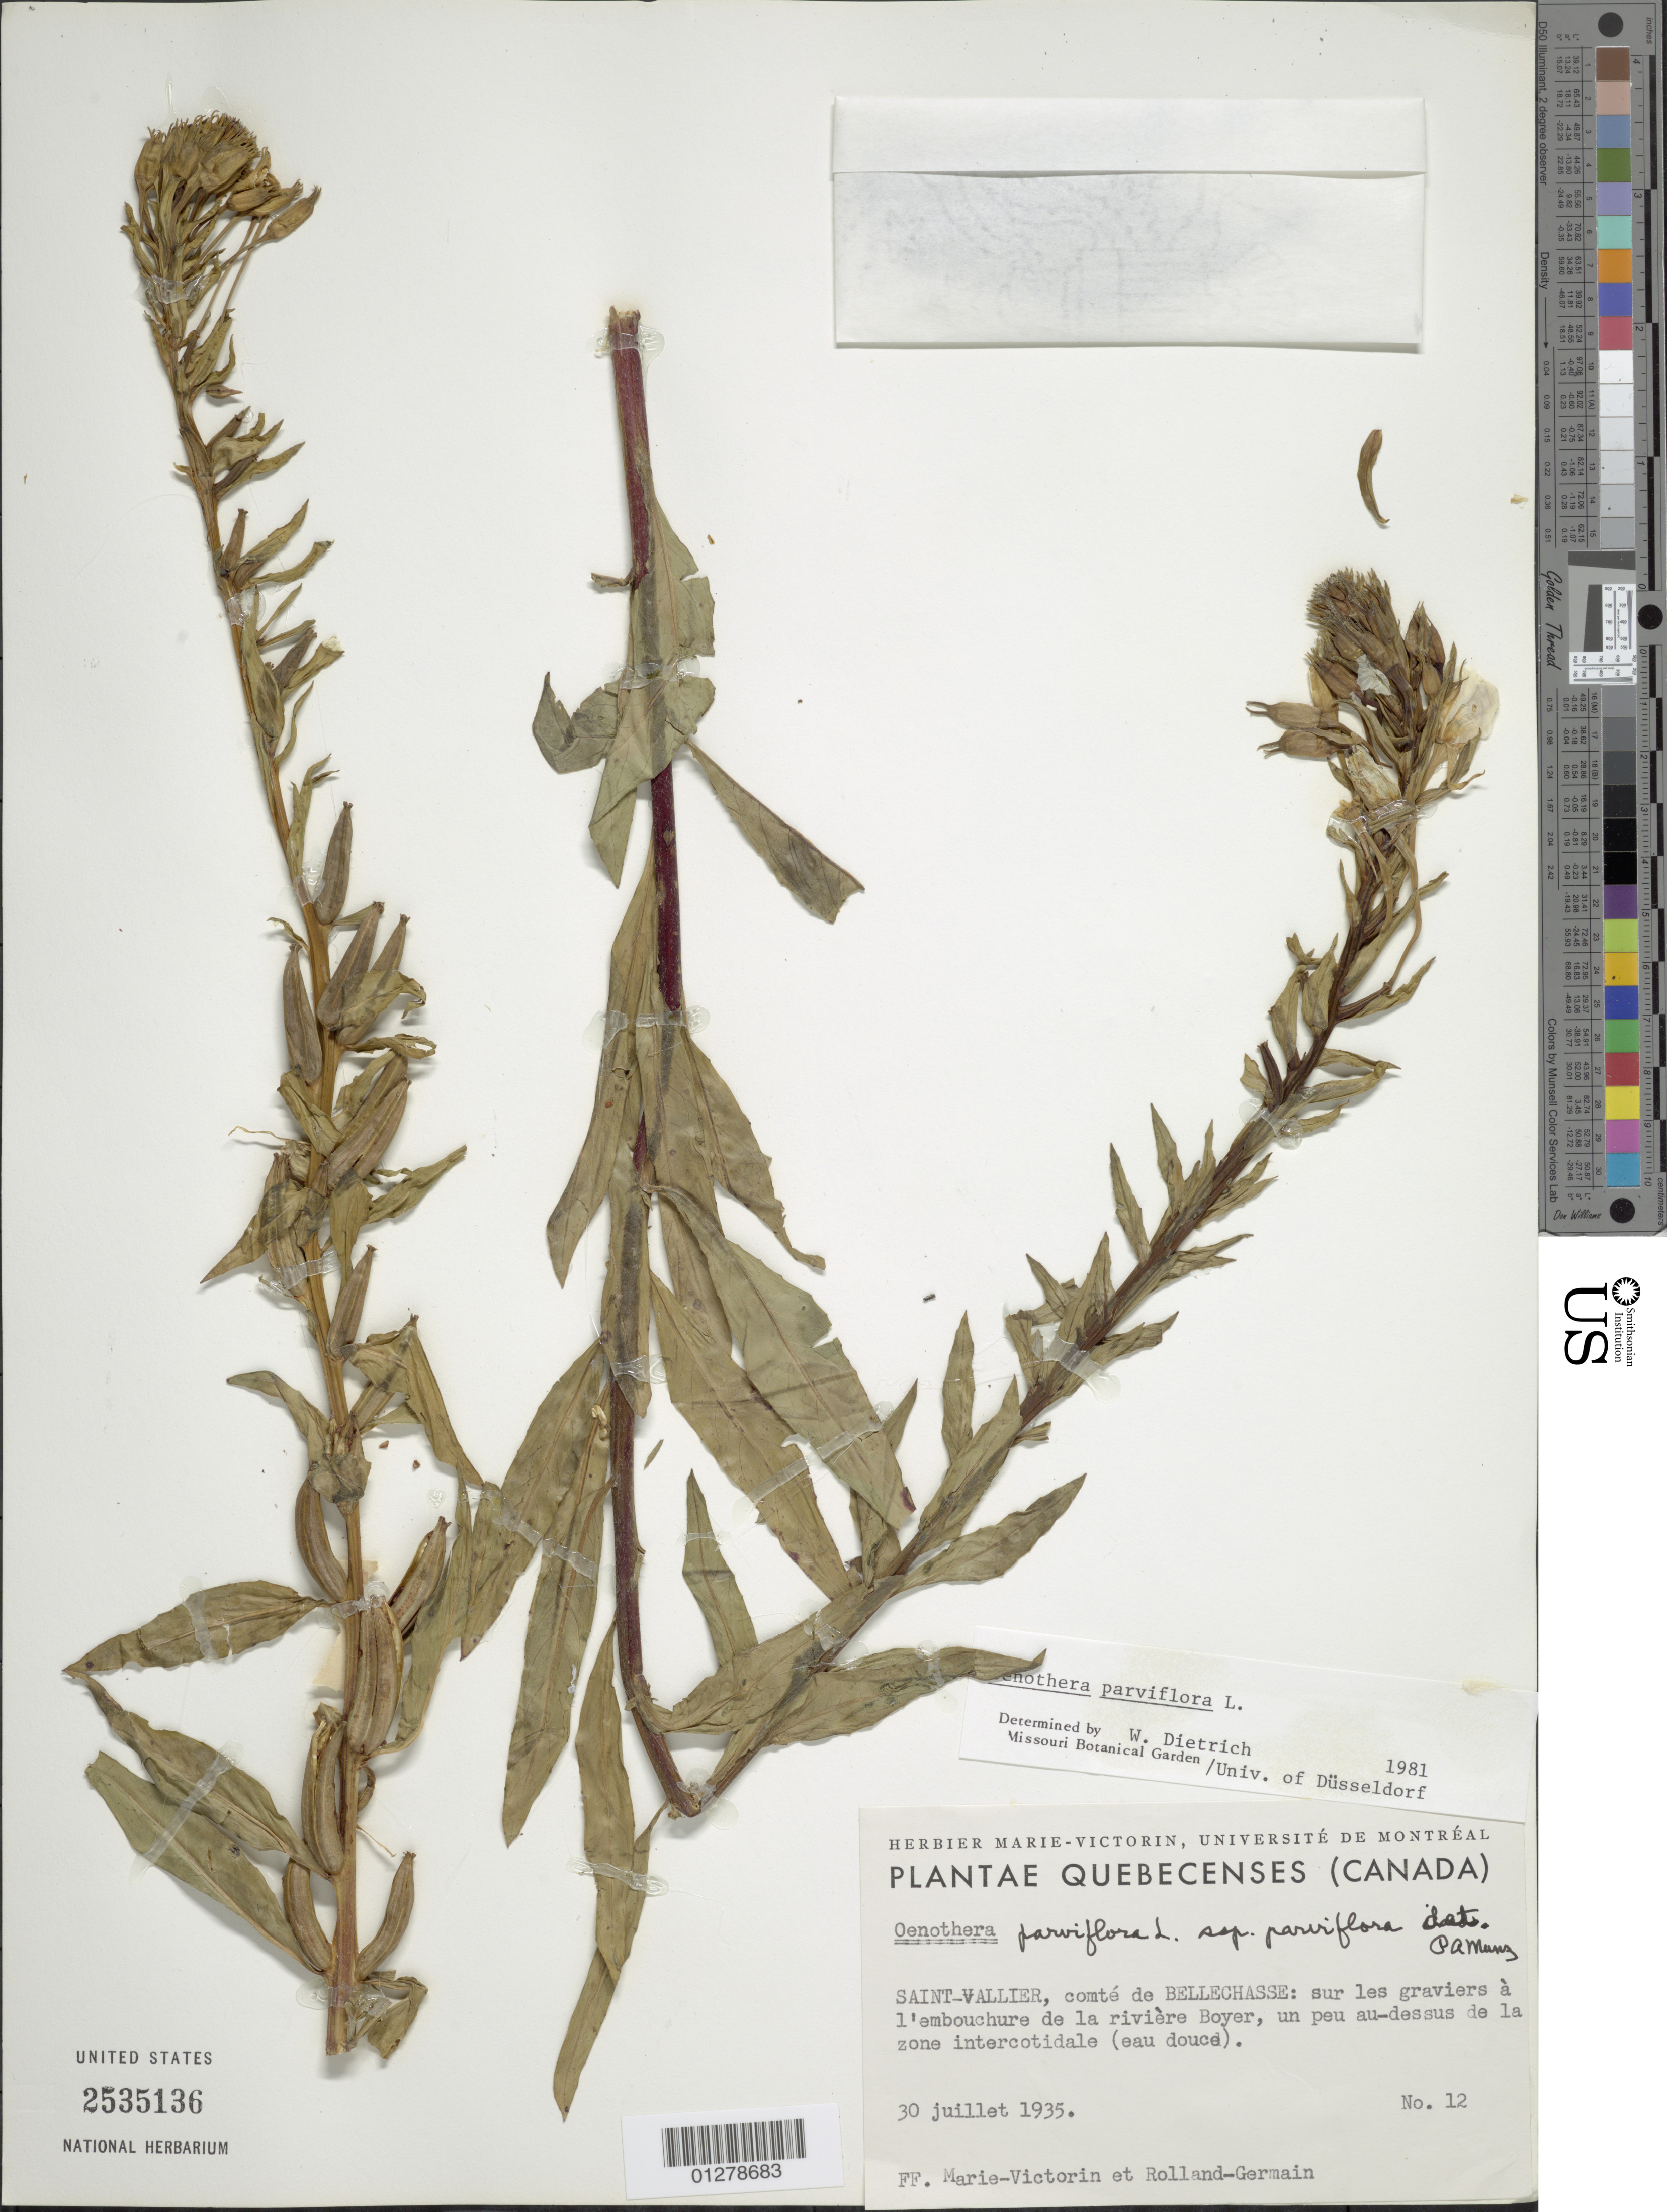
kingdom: Plantae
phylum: Tracheophyta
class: Magnoliopsida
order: Myrtales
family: Onagraceae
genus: Oenothera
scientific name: Oenothera parviflora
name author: L.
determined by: Dietrich, W.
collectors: Fr. Marie-Victorin & Rolland-Germain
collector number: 12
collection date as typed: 30 Jul 1935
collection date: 1935-07-30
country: Canada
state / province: Quebec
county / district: Bellechasse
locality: Saint-Vallier, comte de Bellechasse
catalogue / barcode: US 2535136